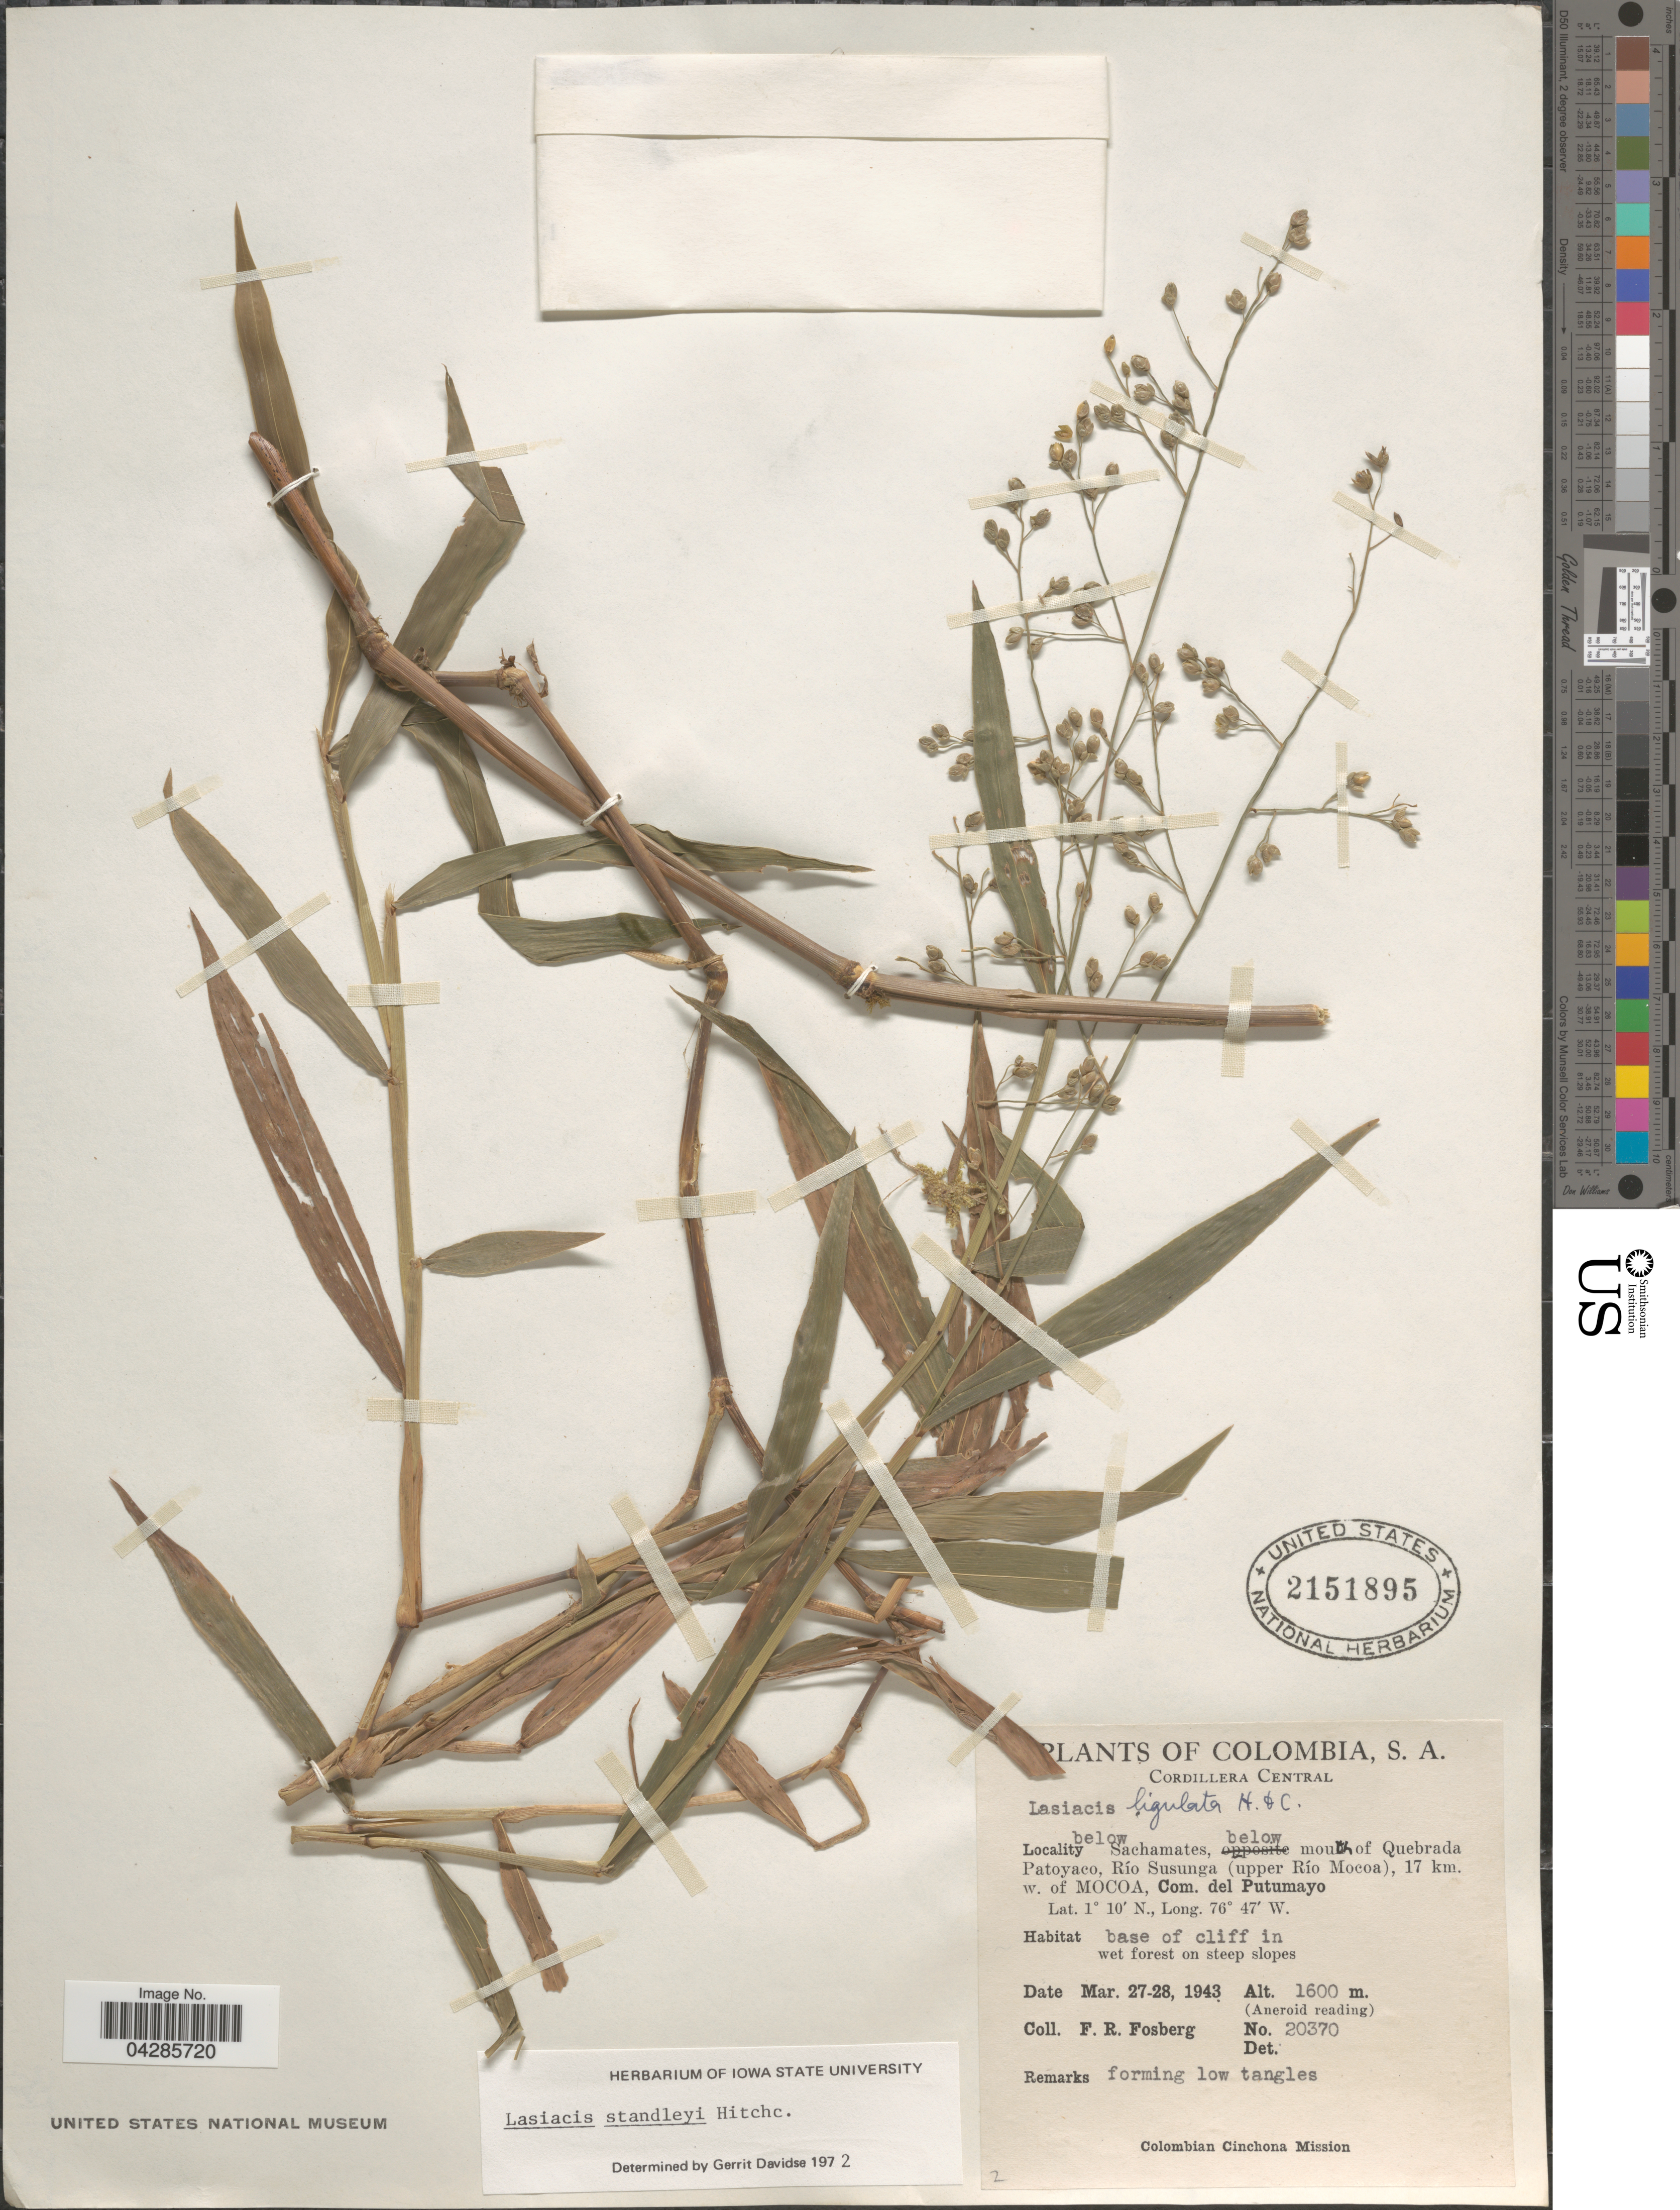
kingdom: Plantae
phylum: Tracheophyta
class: Liliopsida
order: Poales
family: Poaceae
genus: Lasiacis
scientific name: Lasiacis standleyi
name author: Hitchc.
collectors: F. R. Fosberg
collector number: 20370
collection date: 1943-03-27/1943-03-28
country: Colombia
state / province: Putumayo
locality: Cordillera Central. Below Sachamates, below mouth of Quebrada Patoyaco, Río Susunga (upper Río Mocoa), 17 km. w. of Mocoa, Com. del Putumayo. Colombian Cinchona Mission.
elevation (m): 1600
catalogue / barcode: US 2151895